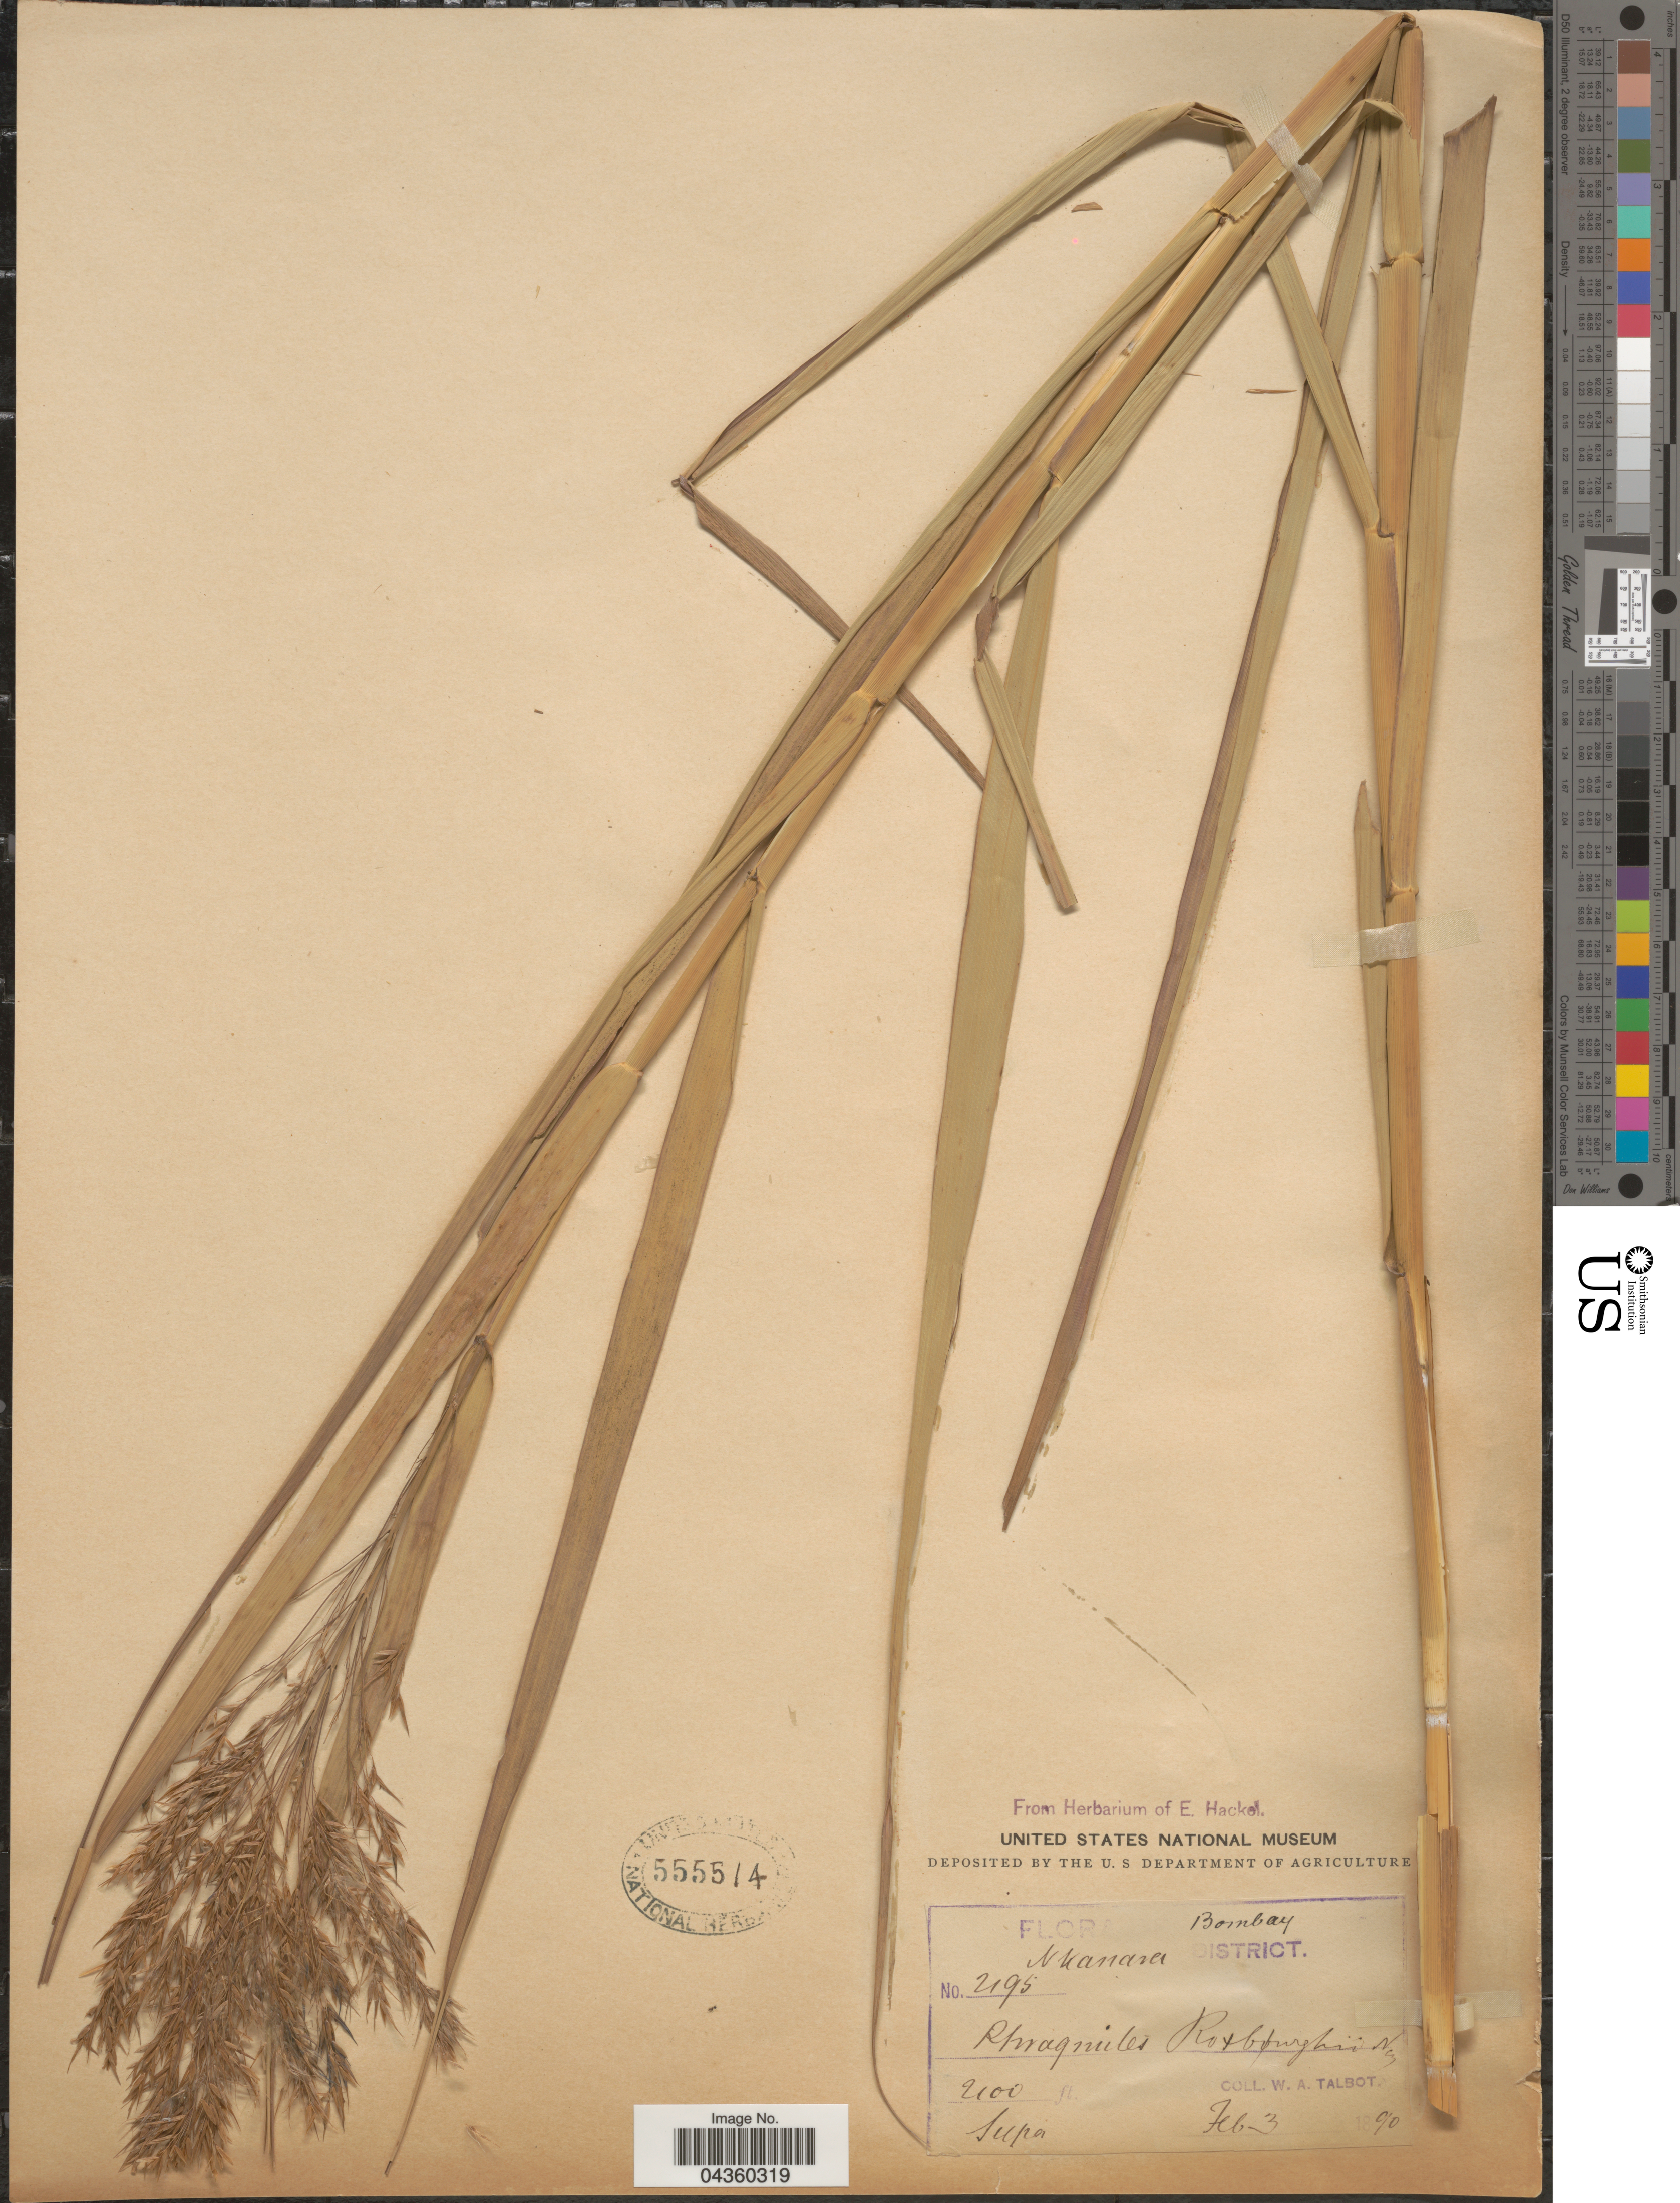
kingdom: Plantae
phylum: Tracheophyta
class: Liliopsida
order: Poales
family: Poaceae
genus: Phragmites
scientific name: Phragmites karka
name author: (Retz.) Trin. ex Steud.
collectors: W. Talbot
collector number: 2195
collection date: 1890-02-03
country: India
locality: Bombay. N Kanara District. Supa [unsure placement].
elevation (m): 640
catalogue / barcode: US 555514